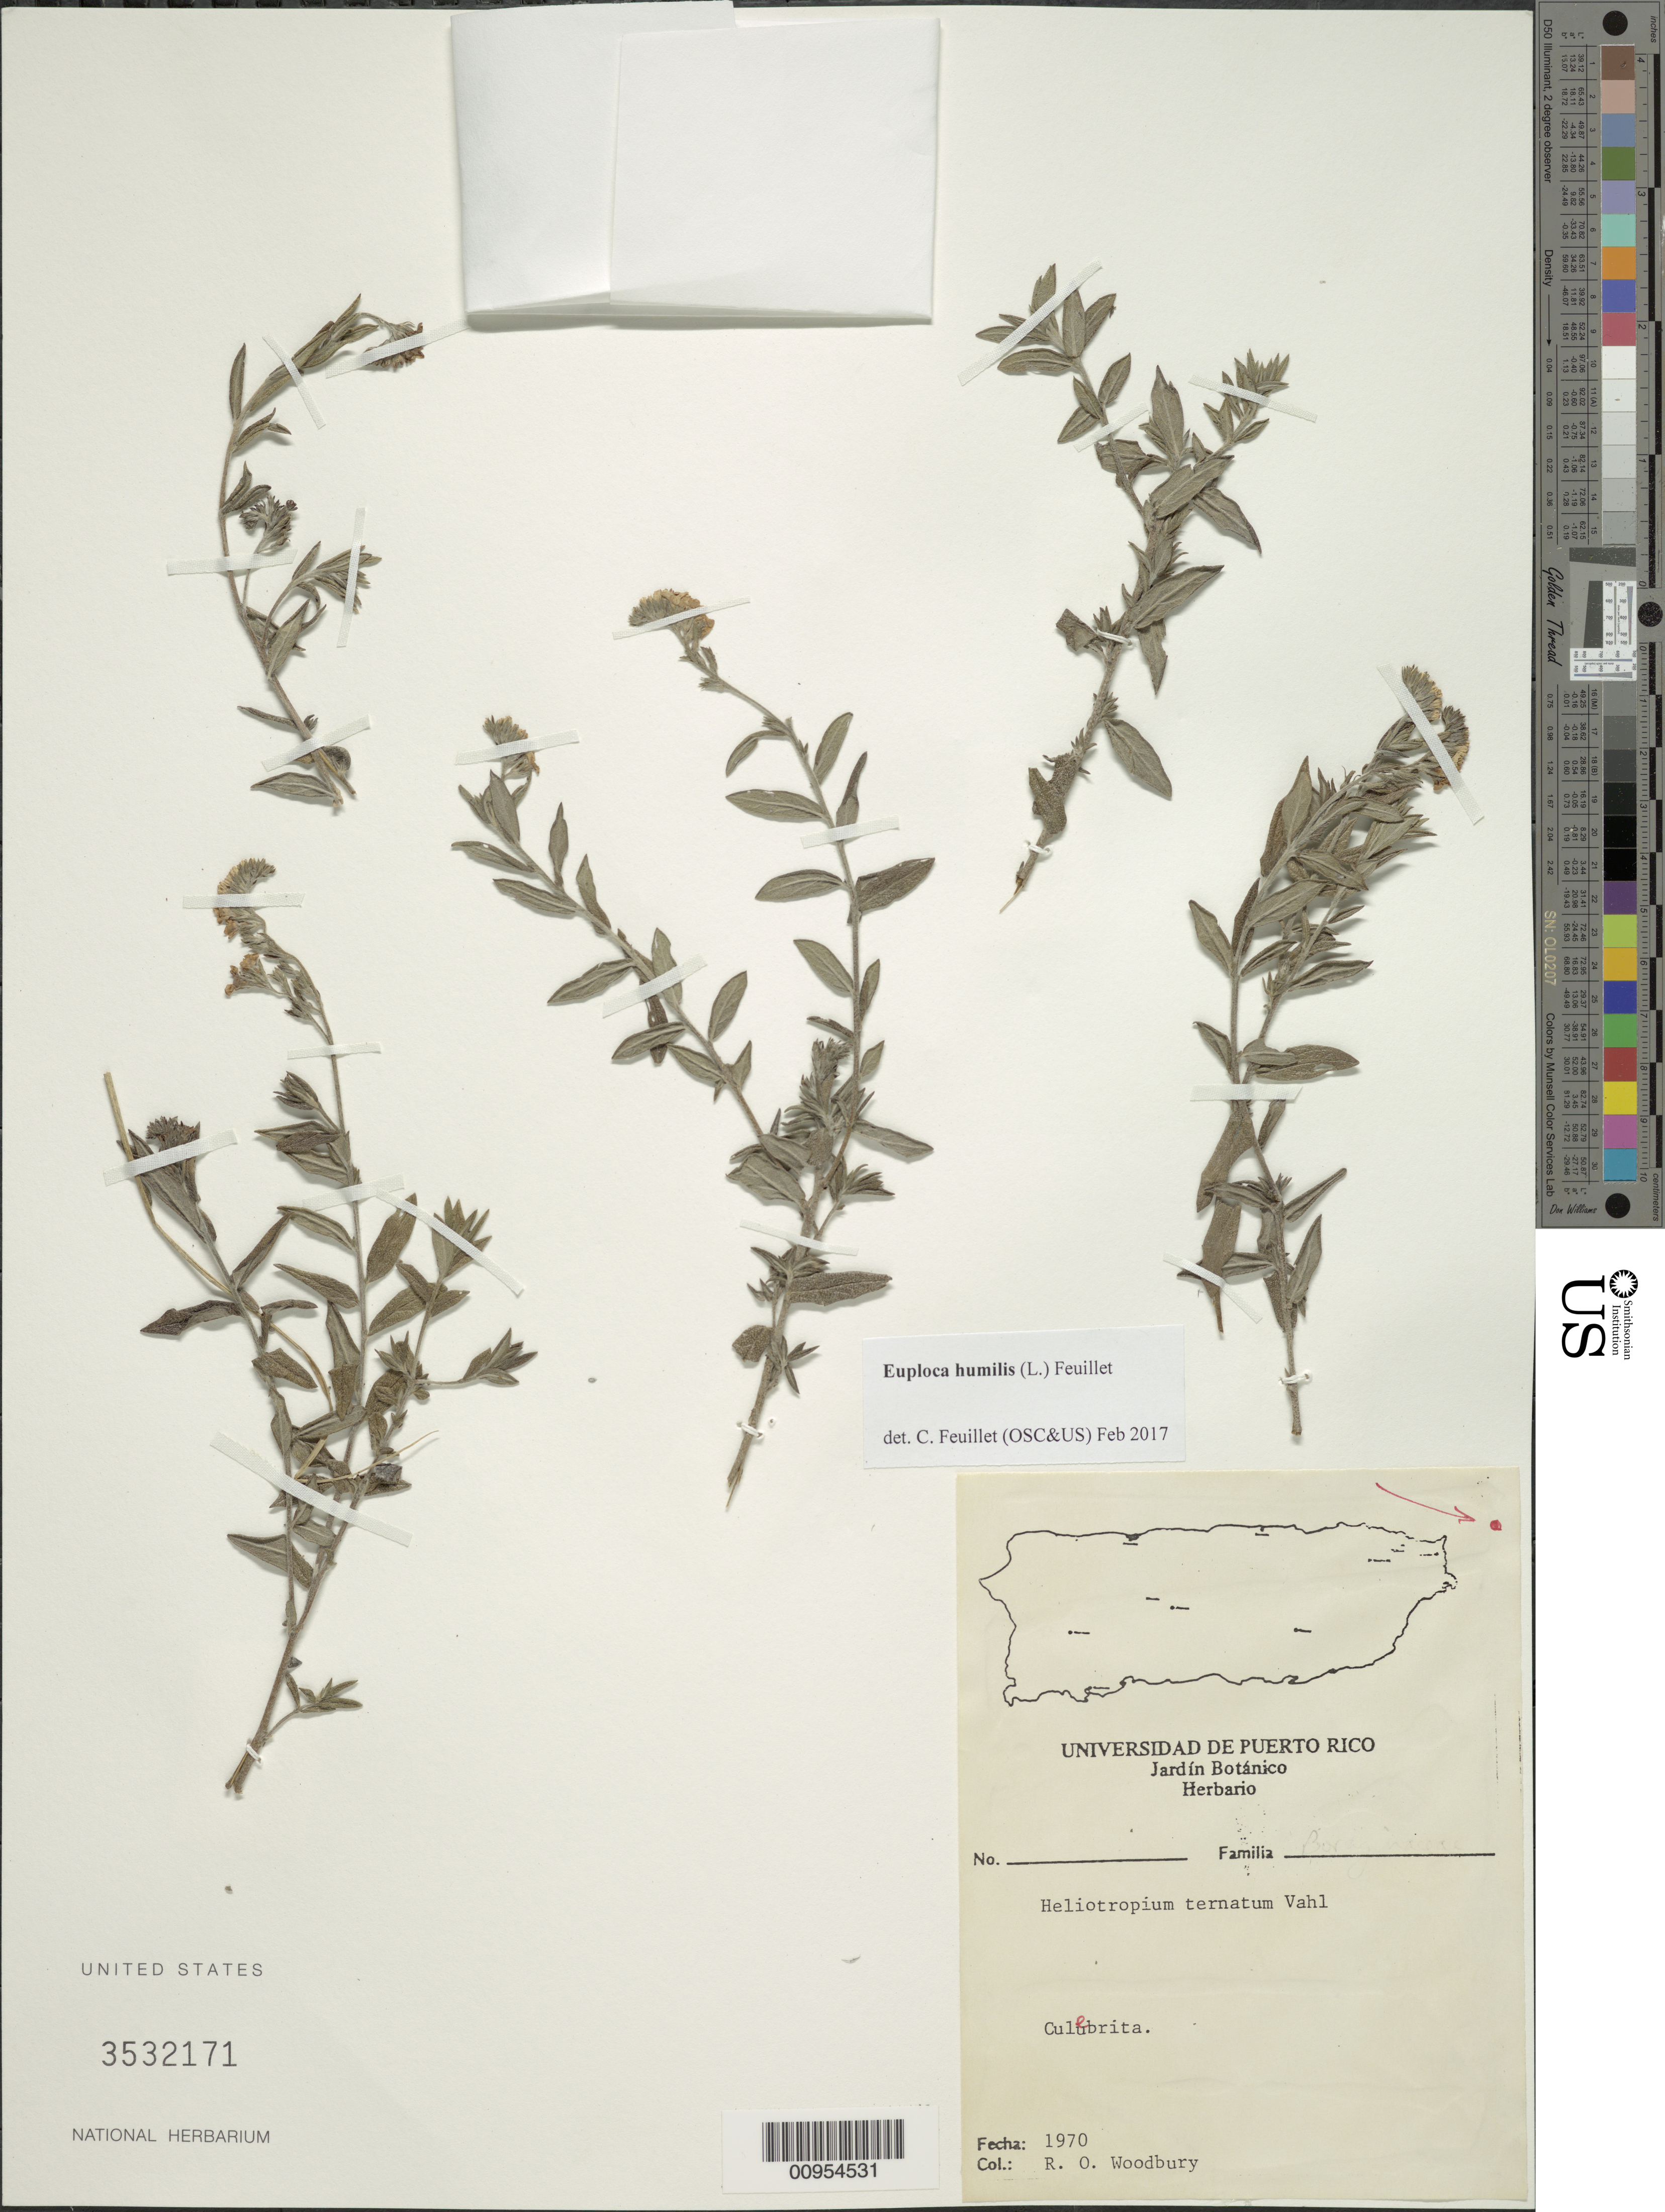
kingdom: Plantae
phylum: Tracheophyta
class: Magnoliopsida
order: Boraginales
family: Heliotropiaceae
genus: Euploca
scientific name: Euploca humilis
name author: (L.) Feuillet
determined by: Feuillet, C.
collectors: R. O. Woodbury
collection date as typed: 1970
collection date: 1970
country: Puerto Rico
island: Culebrita Island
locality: Culebrita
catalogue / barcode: US 3532171